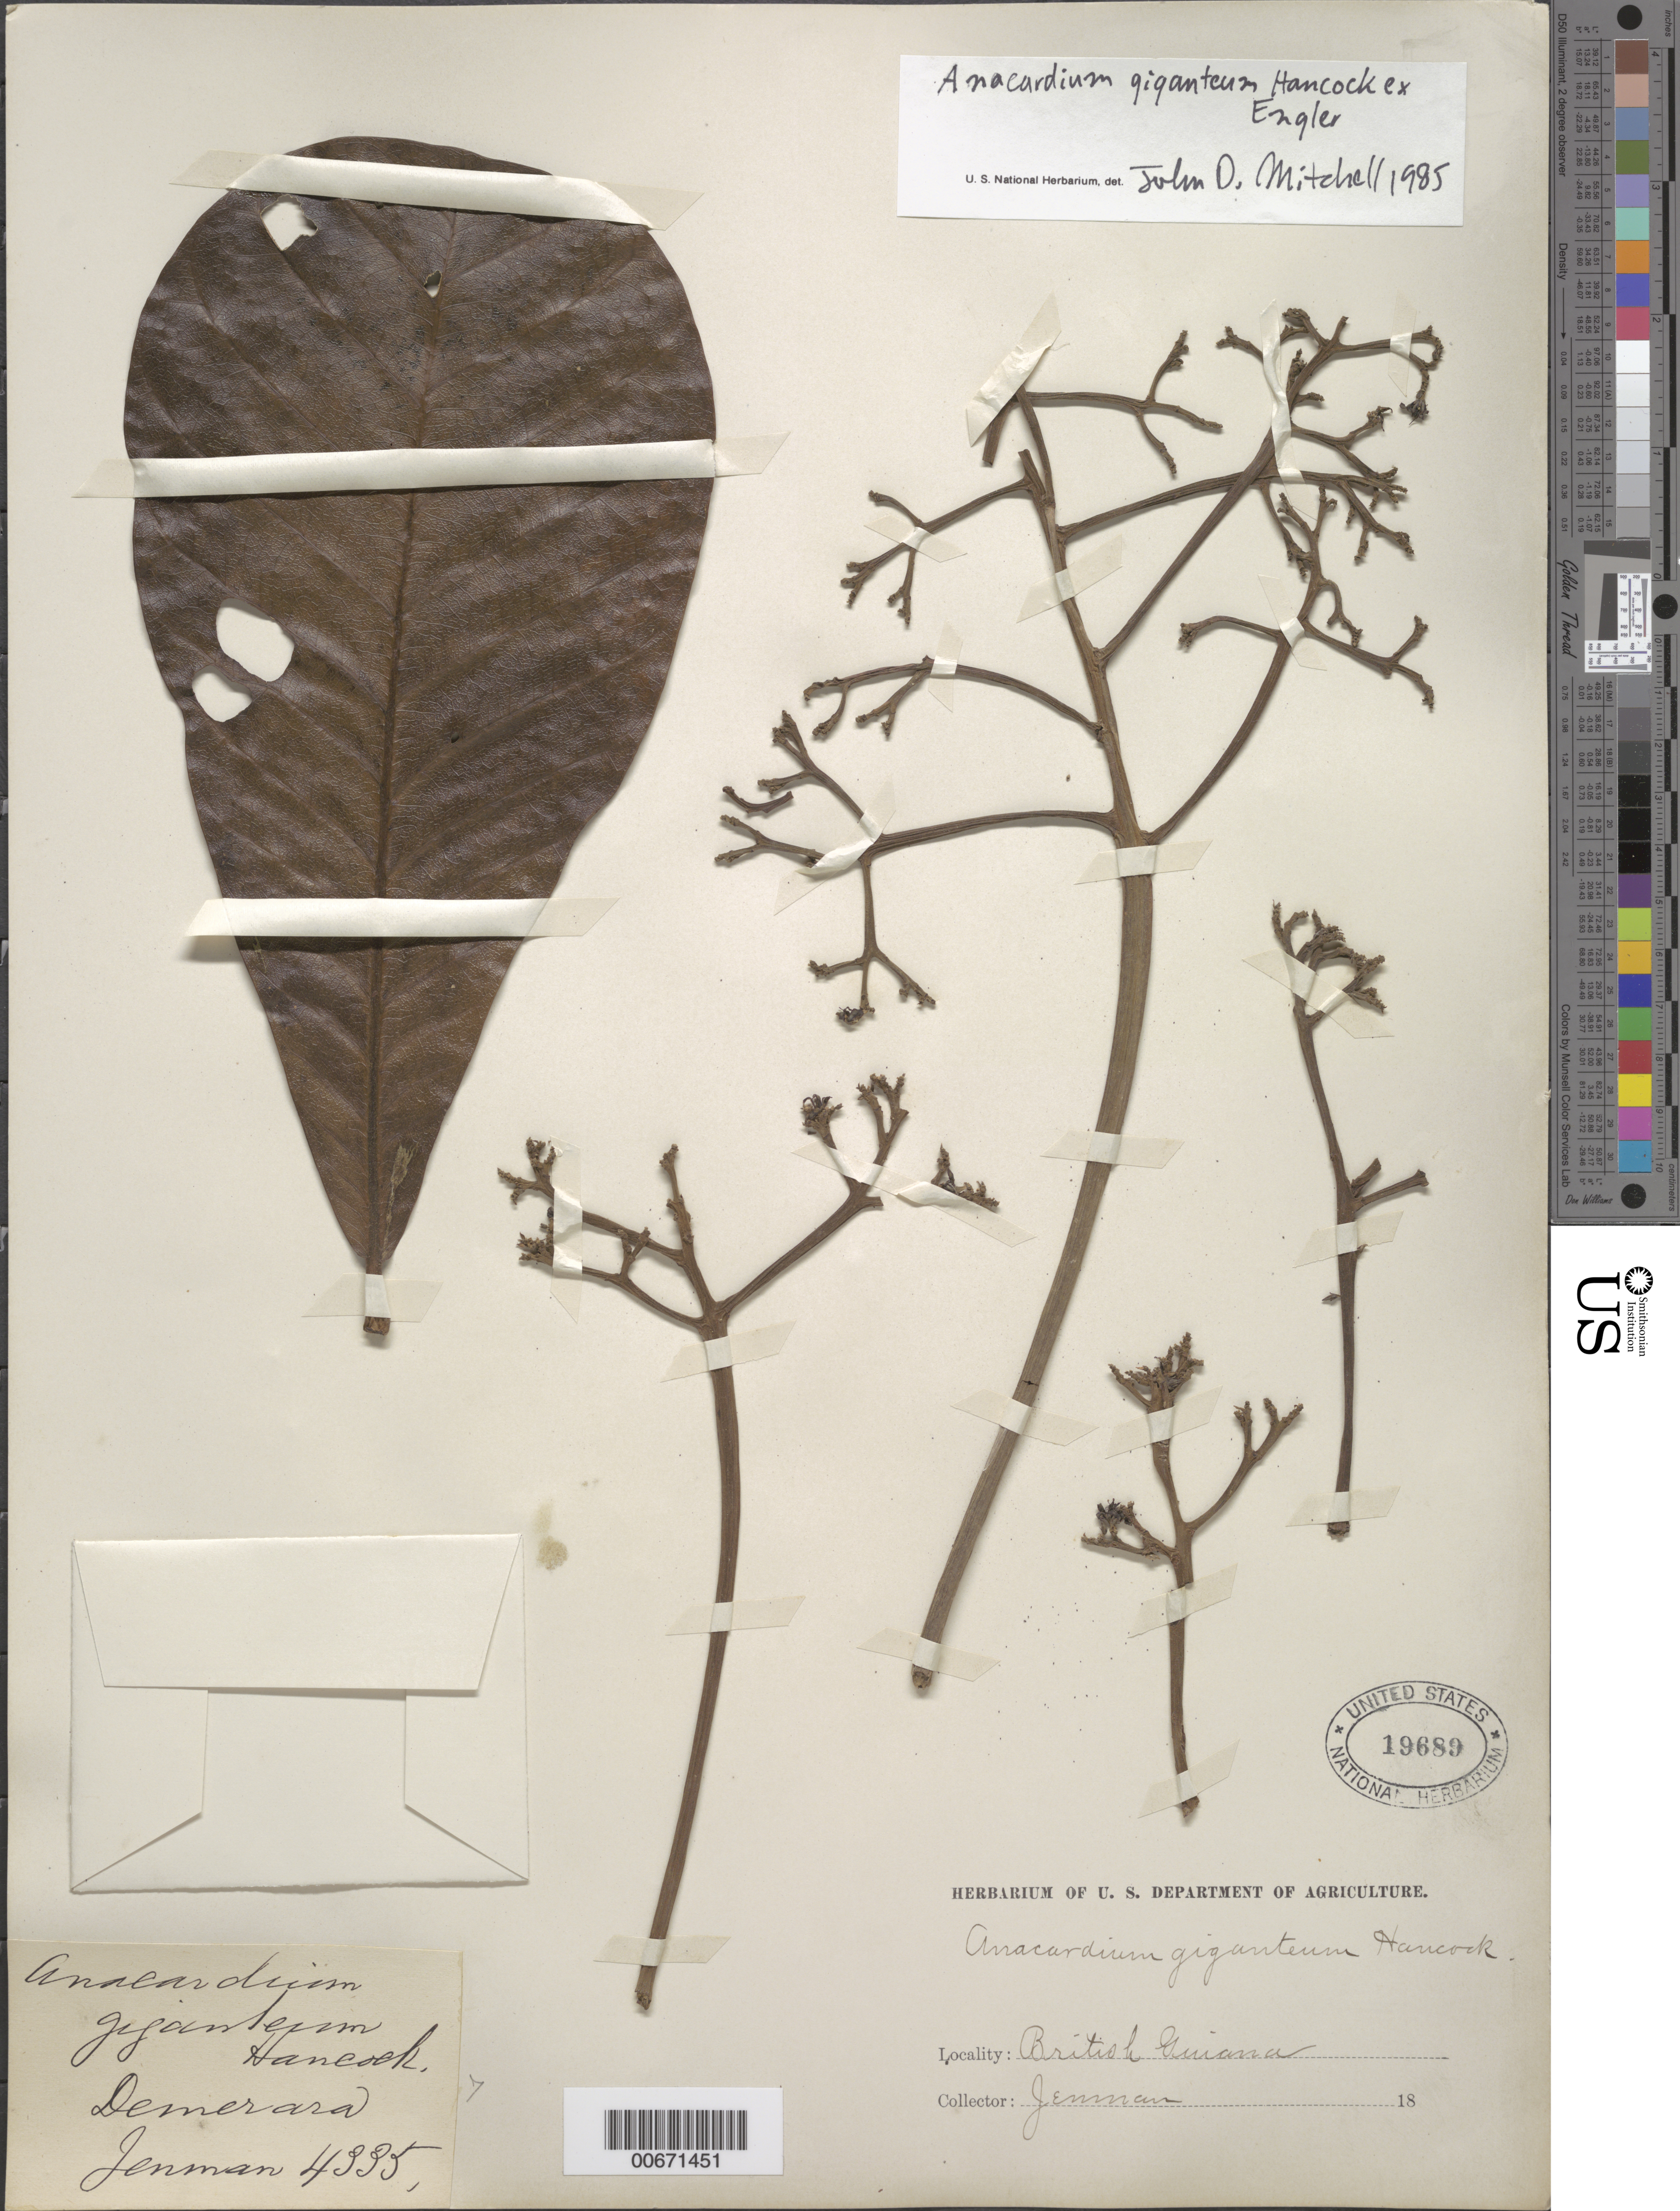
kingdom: Plantae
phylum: Tracheophyta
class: Magnoliopsida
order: Sapindales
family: Anacardiaceae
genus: Anacardium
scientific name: Anacardium giganteum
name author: W. Hancock ex Engl.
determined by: Mitchell, John D.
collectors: G. S. Jenman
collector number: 4335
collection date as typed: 18??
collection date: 1800/1899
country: Guyana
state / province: Demerara-Mahaica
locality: Demerara-Georgetown area?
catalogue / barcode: US 19689